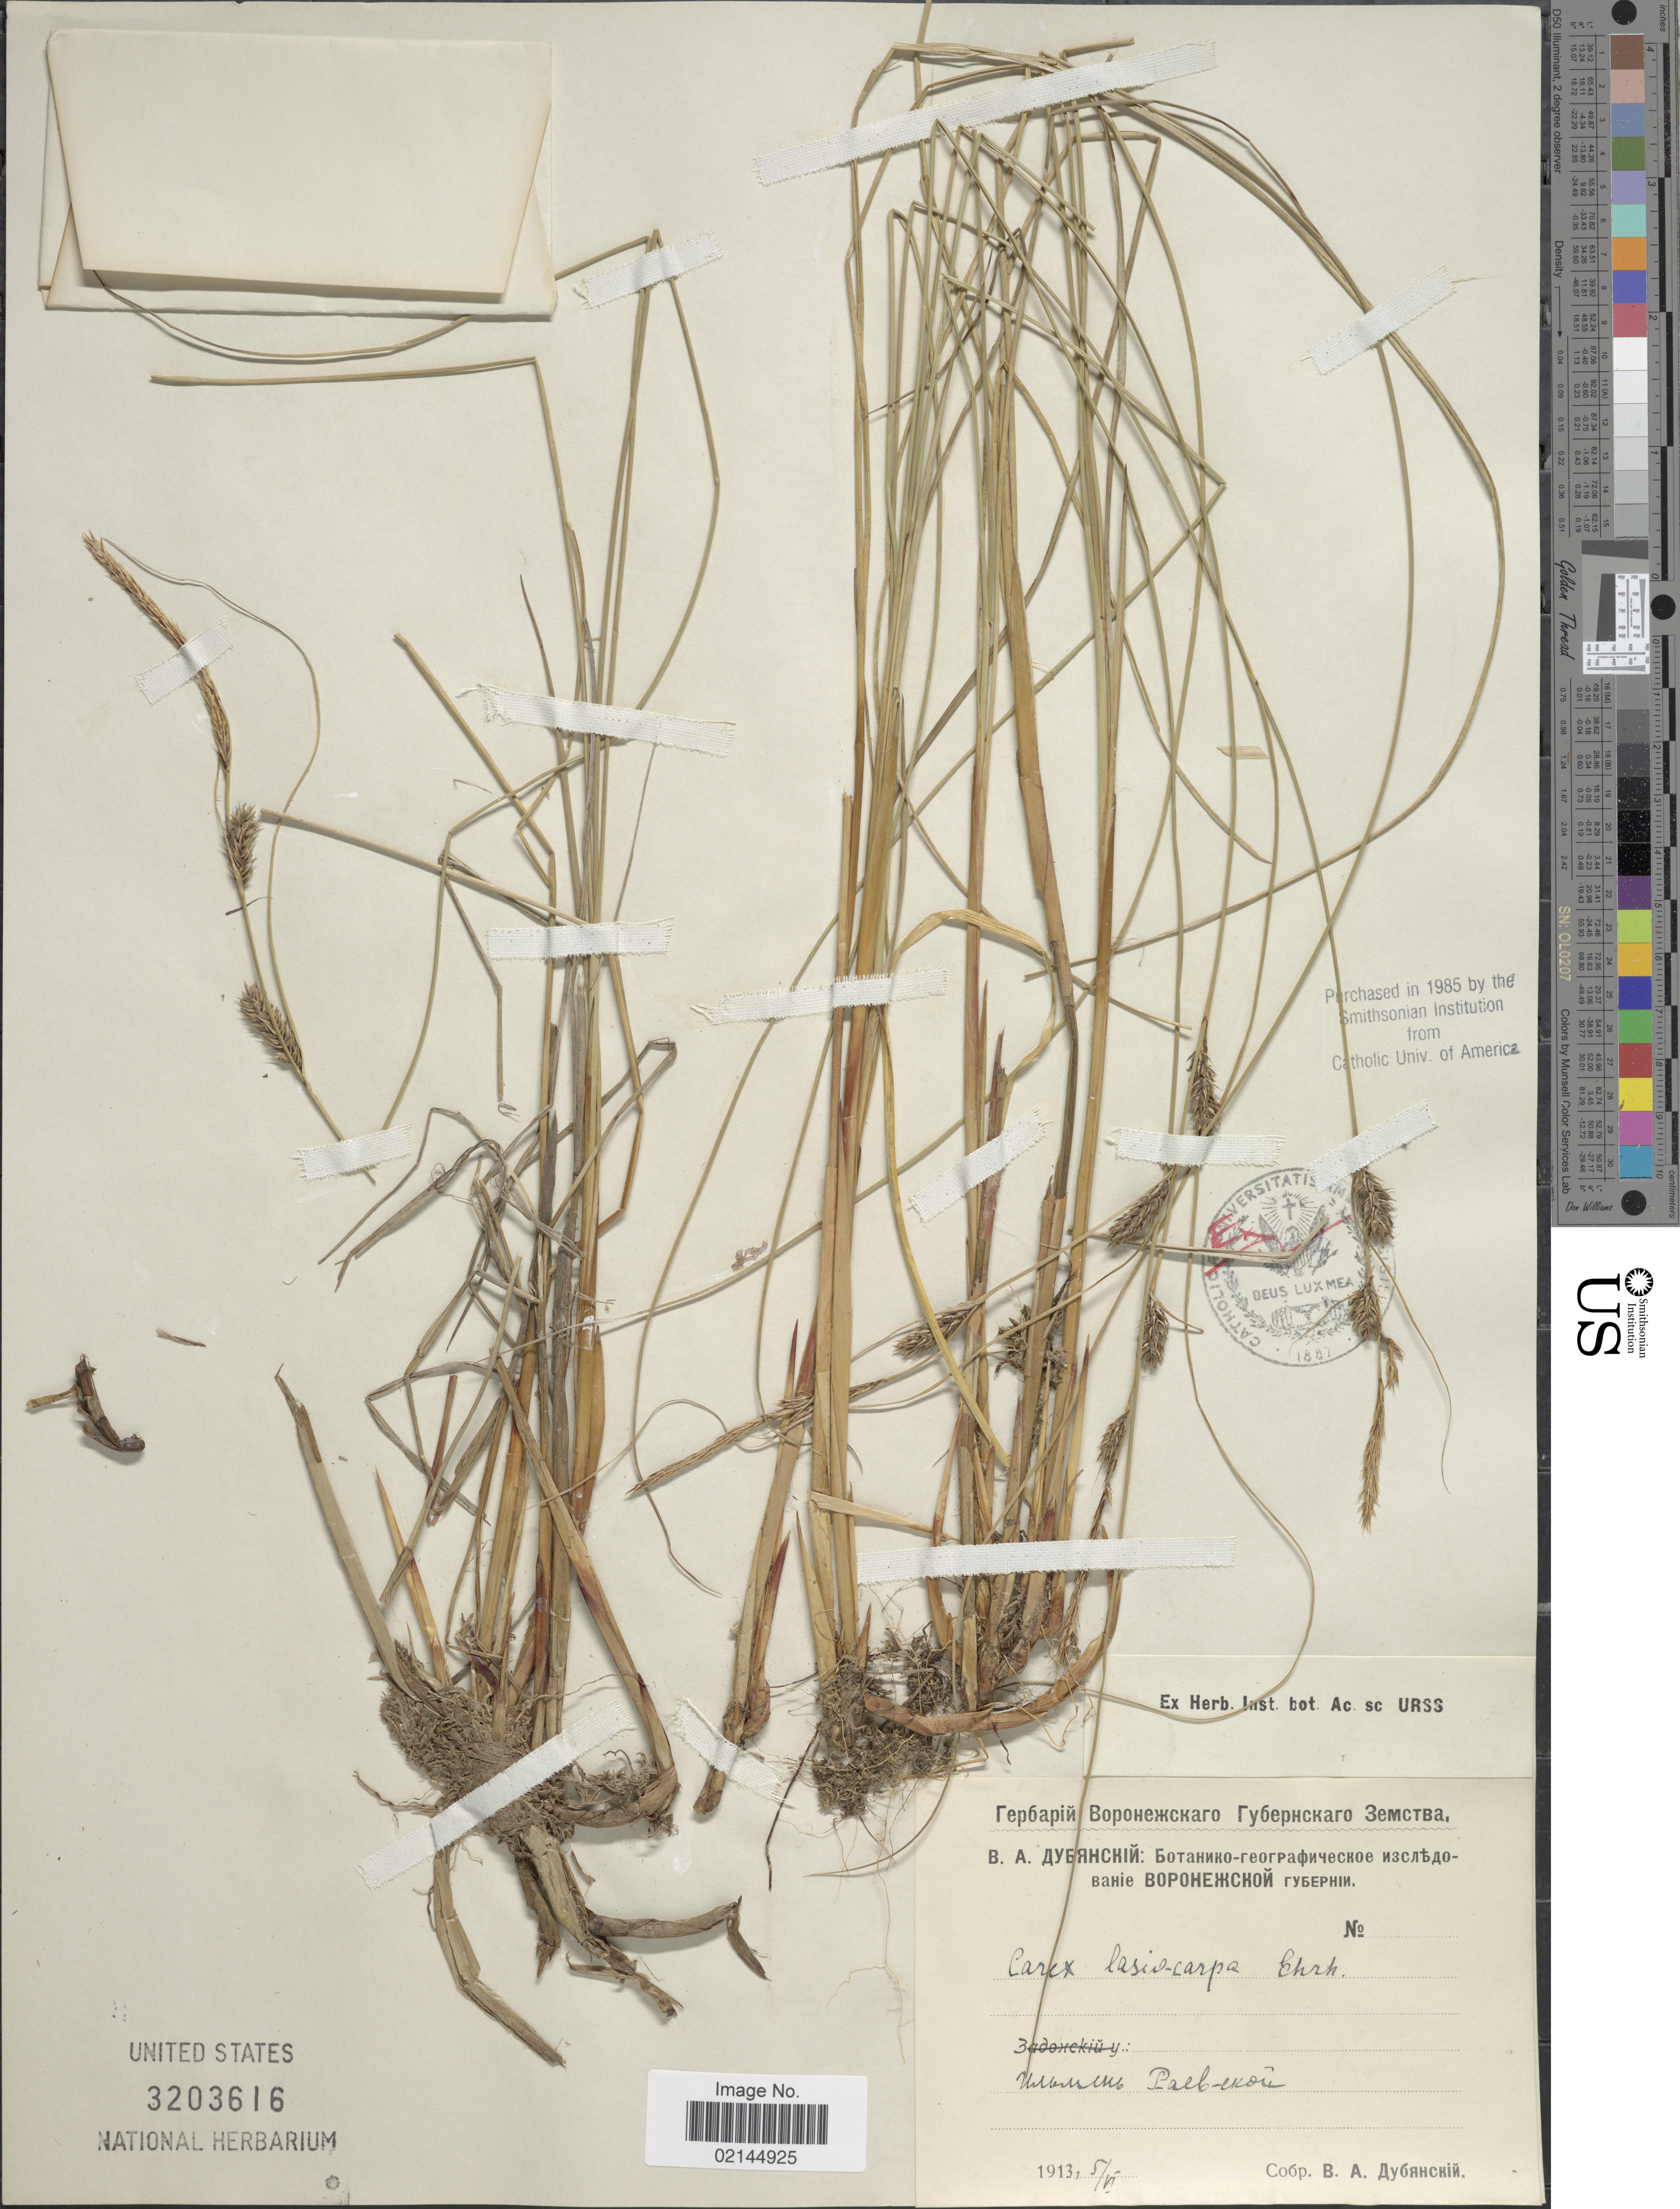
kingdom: Plantae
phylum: Tracheophyta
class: Liliopsida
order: Poales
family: Cyperaceae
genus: Carex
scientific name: Carex lasiocarpa var. lasiocarpa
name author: Ehrh.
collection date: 1913-06-05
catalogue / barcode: US 3203616